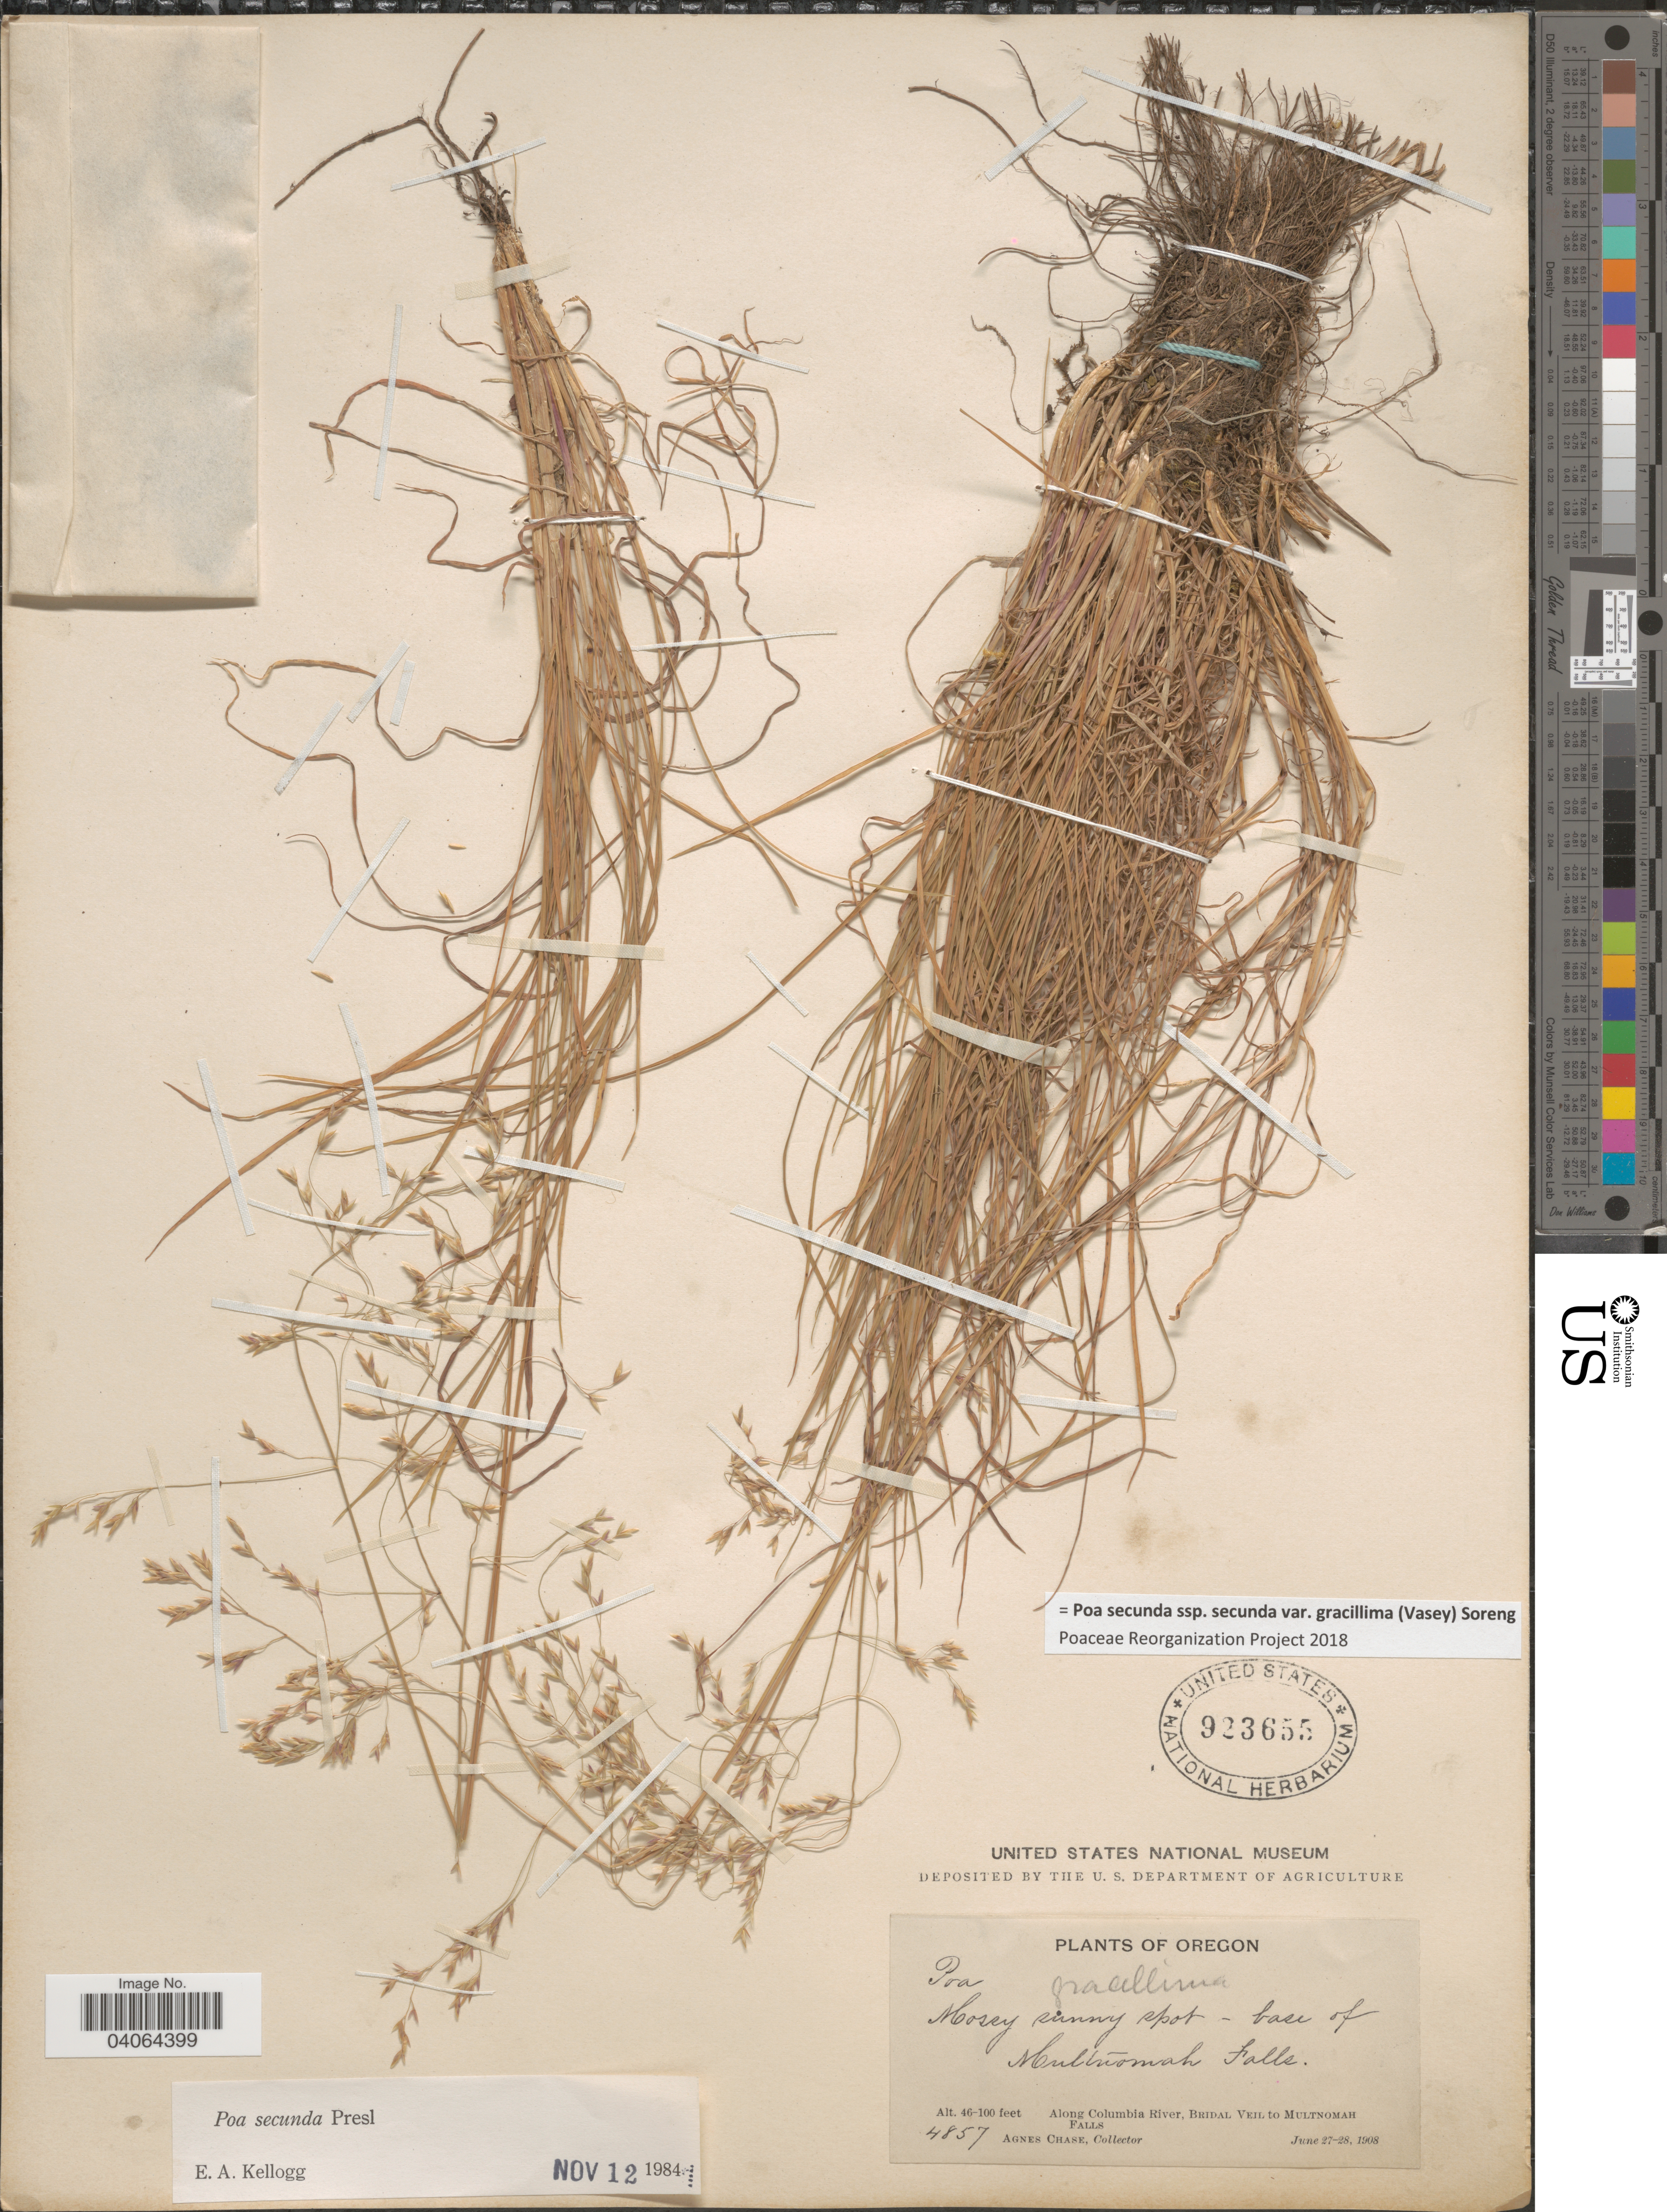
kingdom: Plantae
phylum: Tracheophyta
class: Liliopsida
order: Poales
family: Poaceae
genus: Poa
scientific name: Poa secunda subsp. secunda var. gracillima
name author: (Vasey) Soreng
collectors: A. Chase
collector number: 4857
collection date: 1908-06-27/1908-06-28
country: United States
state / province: Oregon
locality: Base of Multnomah Falls. Along Columbia River, Bridal Veil to Multnomah Falls.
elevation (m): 14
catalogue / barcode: US 923655